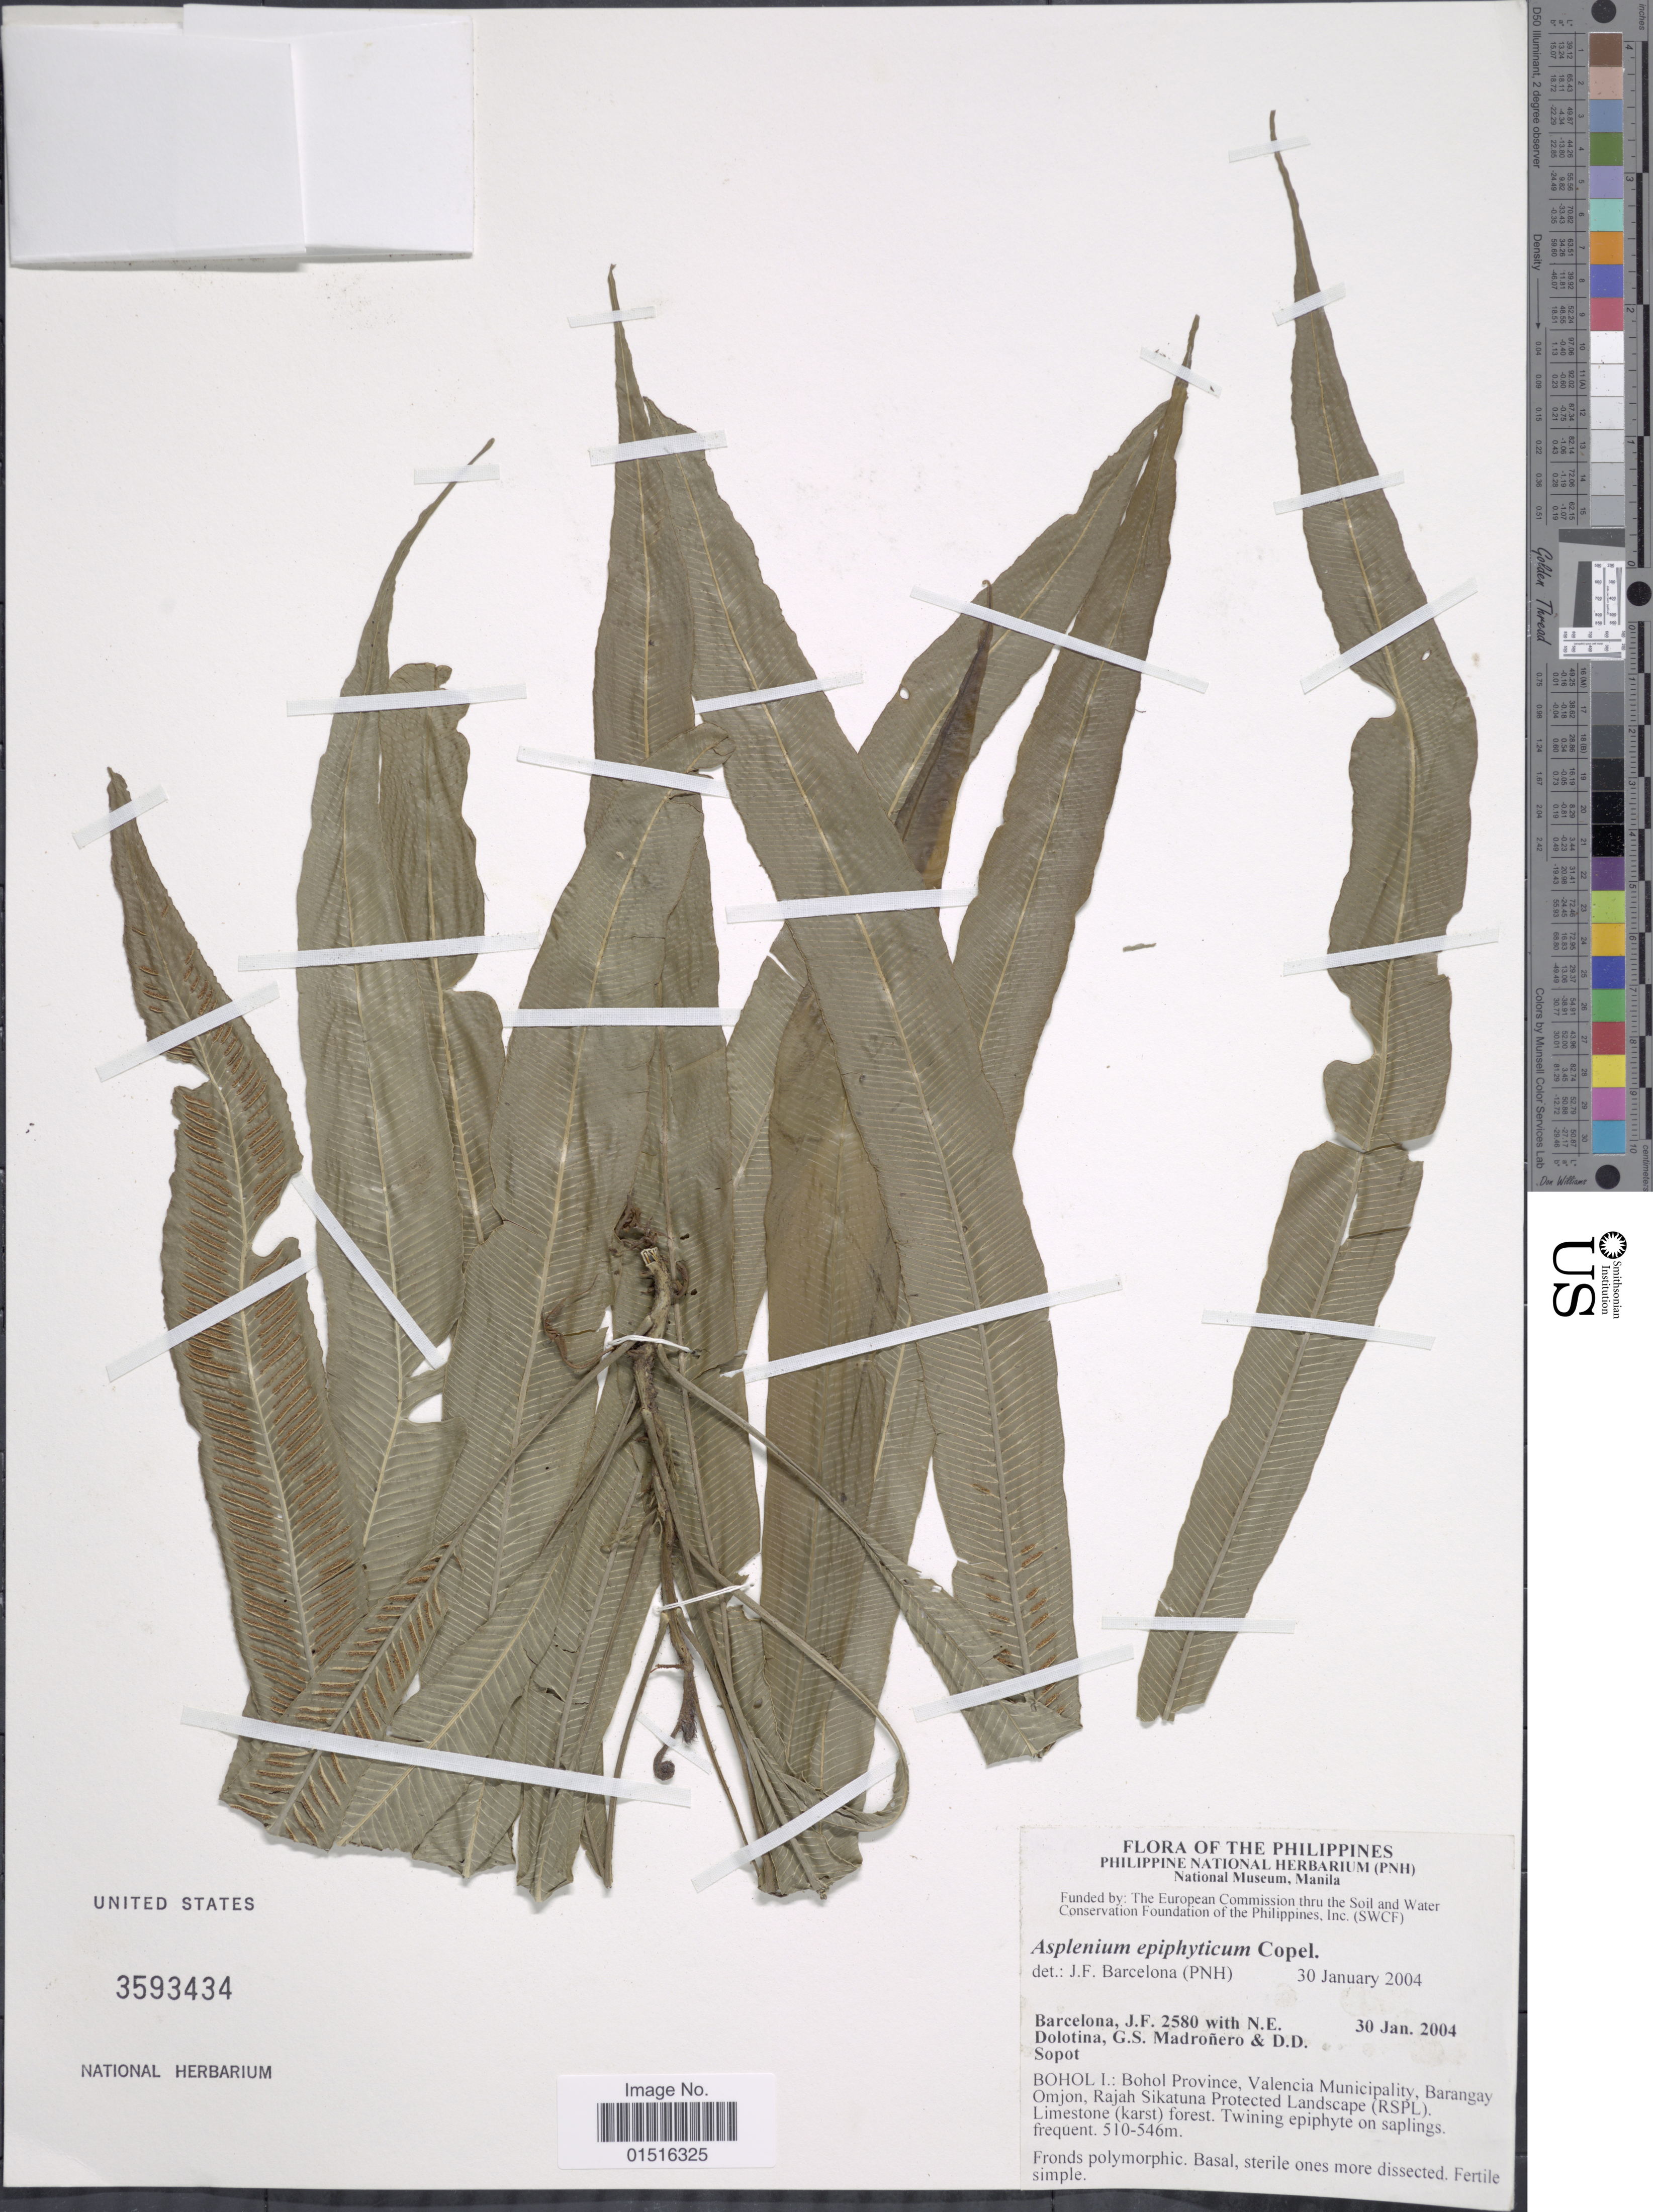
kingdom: Plantae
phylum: Tracheophyta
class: Polypodiopsida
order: Polypodiales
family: Aspleniaceae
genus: Asplenium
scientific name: Asplenium epiphyticum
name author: Copel.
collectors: J. F. Barcelona, N. Dolotina, G. Madroñero & D. Sopot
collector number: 2580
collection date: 2004-01-30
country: Philippines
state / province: Central Visayas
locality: Bohol I.: Bohol province, Valencia Municipality, Barangay Omjon, Rajah Sikatuna Protected Landscape (RSPL)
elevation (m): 510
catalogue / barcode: US 3593434